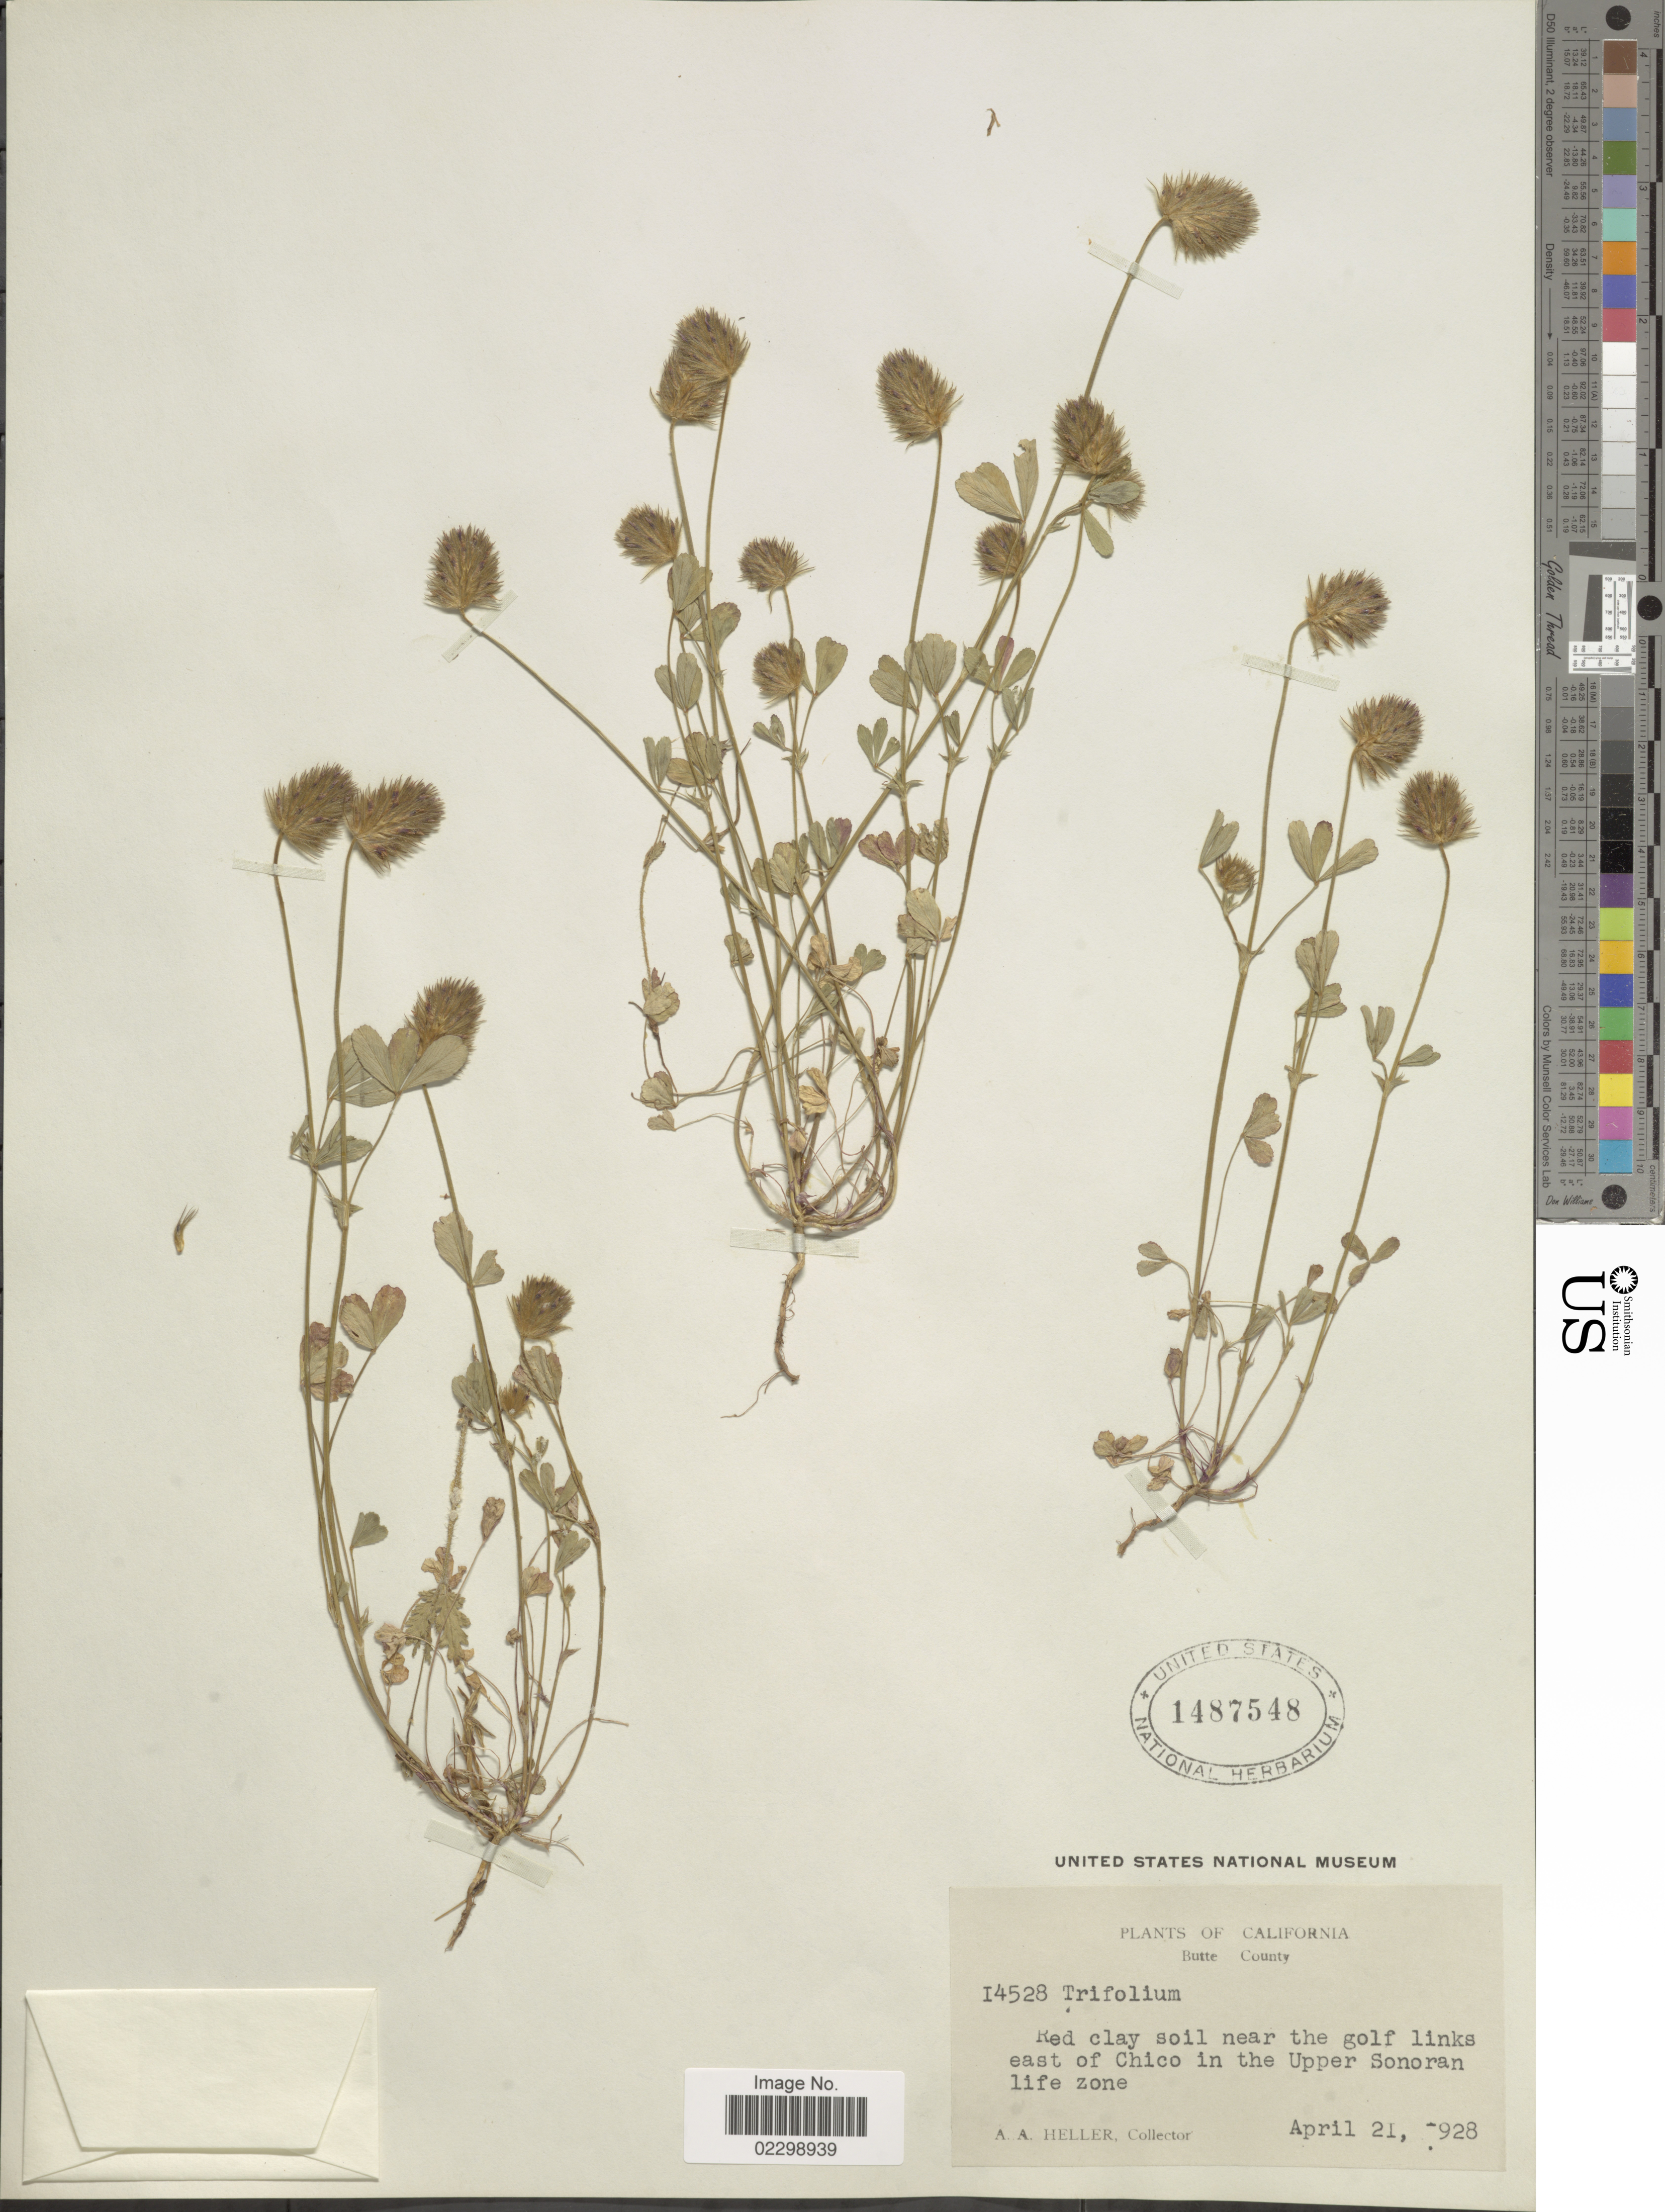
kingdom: Plantae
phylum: Tracheophyta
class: Magnoliopsida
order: Fabales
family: Fabaceae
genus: Trifolium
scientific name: Trifolium sp.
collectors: A. A. Heller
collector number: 14528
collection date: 1928-04-21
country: United States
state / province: California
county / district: Butte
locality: Butte County, Red Clay soil near the golf links east of Chico in the Upper Sonoran life Zone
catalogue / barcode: US 1487548